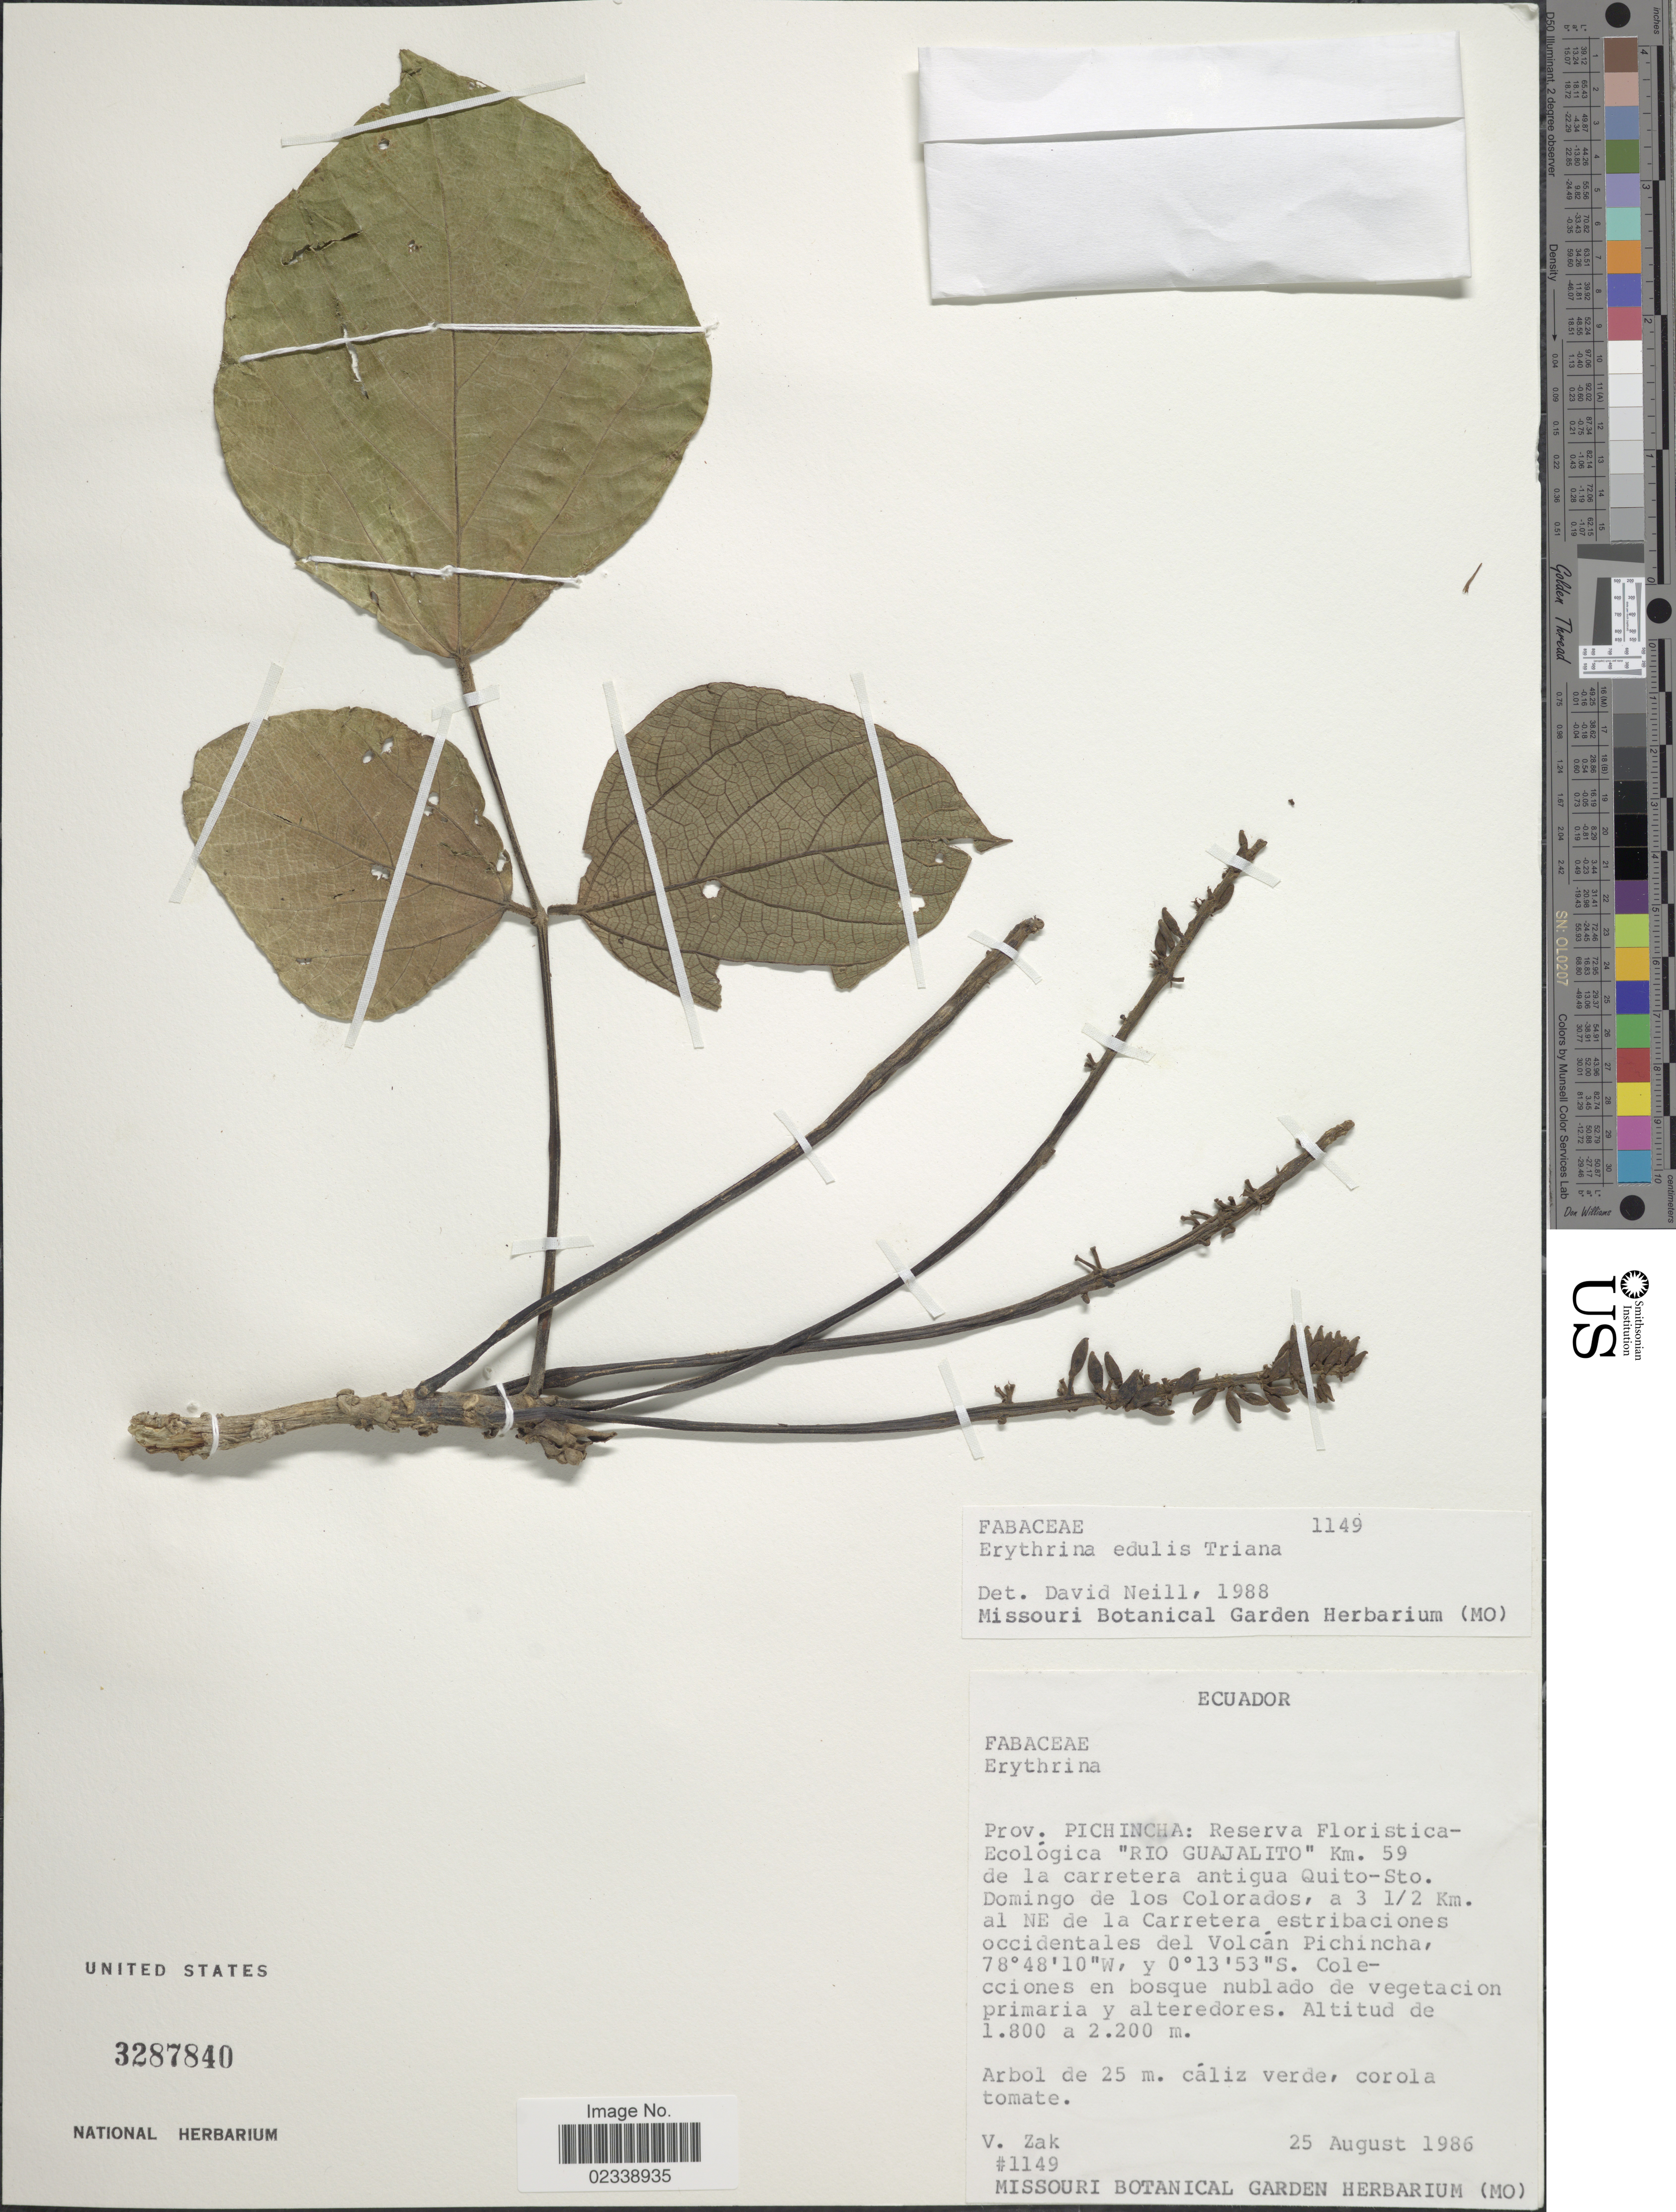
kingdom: Plantae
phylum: Tracheophyta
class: Magnoliopsida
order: Fabales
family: Fabaceae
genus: Erythrina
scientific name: Erythrina edulis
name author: Triana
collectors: V. Zak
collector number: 1149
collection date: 1986-08-25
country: Ecuador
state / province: Pichincha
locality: Reserva Floristica-Ecologica "Rio Guajalito"Km. 59 de la carretera antigua Quito-Sto. Domingo de los Colorados, a 3 1/2 Km. al NE de la Carretera estribaciones occidentales del Volcan Pichincha, en bosque nublado de vegetacion primaria y alteredores.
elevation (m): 1800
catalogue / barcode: US 3287840